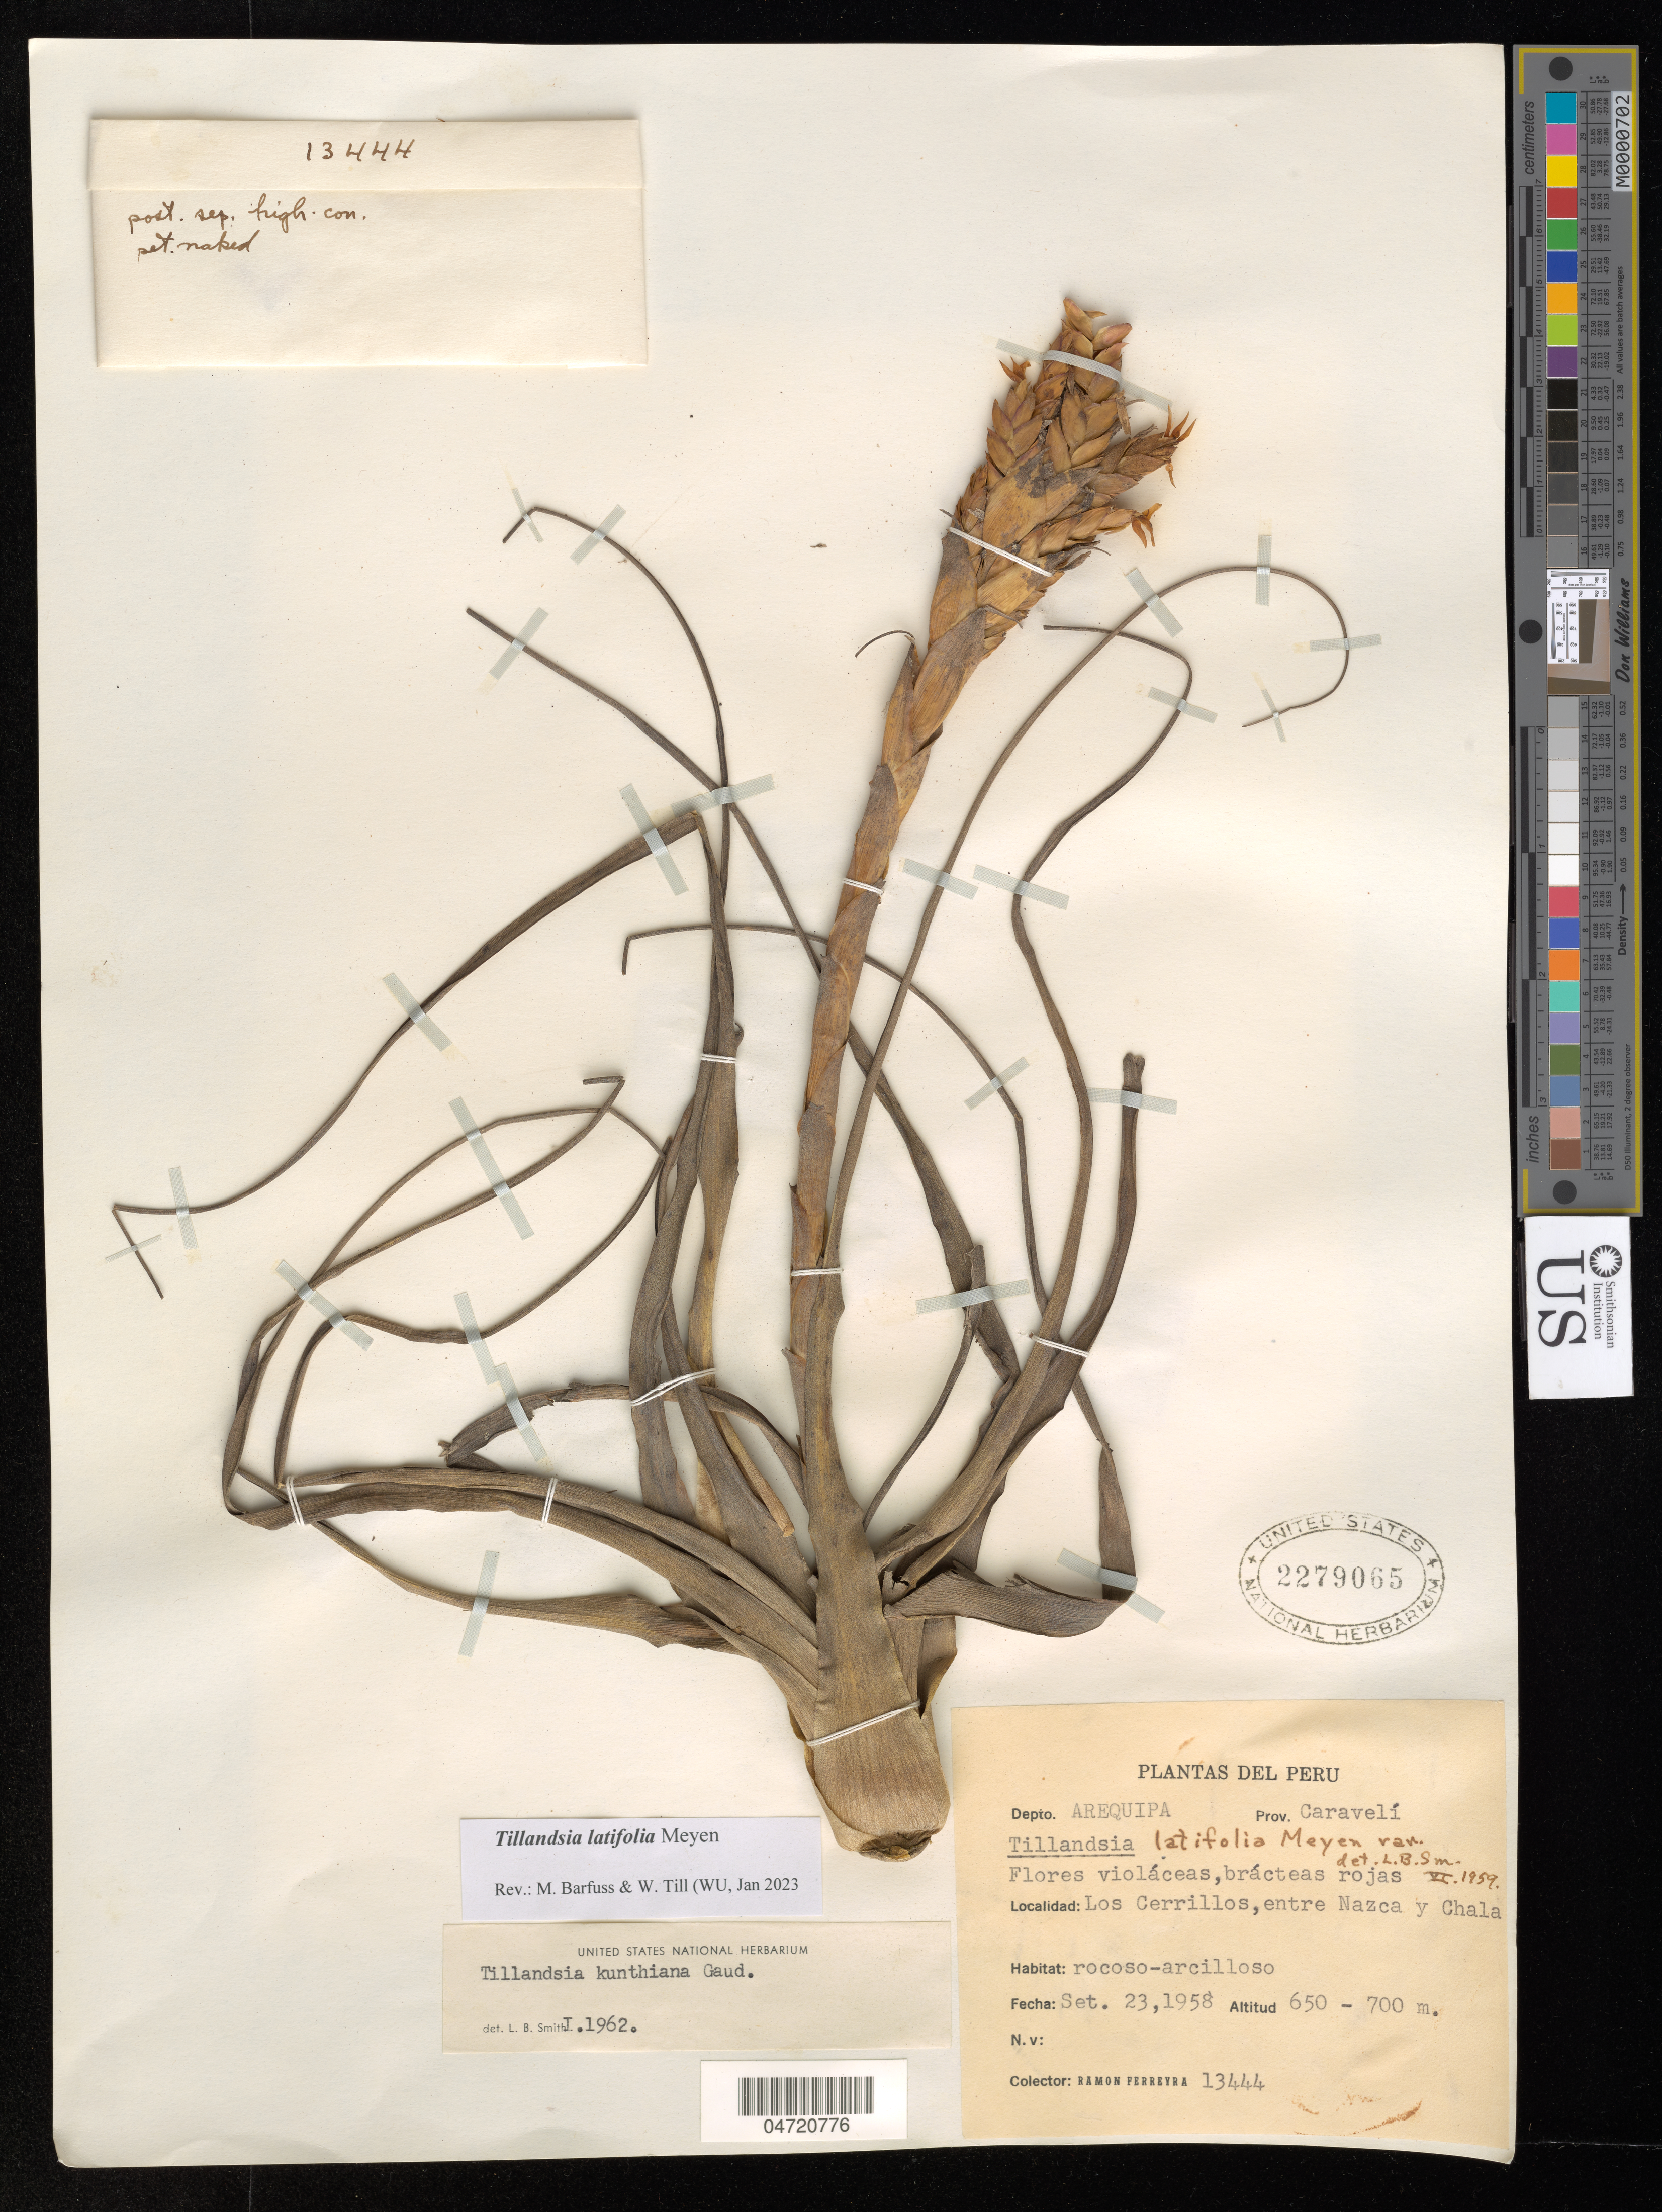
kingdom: Plantae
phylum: Tracheophyta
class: Liliopsida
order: Poales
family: Bromeliaceae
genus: Tillandsia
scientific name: Tillandsia latifolia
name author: Meyen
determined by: Barfuss, Michael H.; Till, W.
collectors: R. A. Ferreyra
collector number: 13444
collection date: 1958-09-23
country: Peru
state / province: Arequipa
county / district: Caravelí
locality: Los Cerrillos; entre Nazca y Chala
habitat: Rocoso-arcilloso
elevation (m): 650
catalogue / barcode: US 2279065